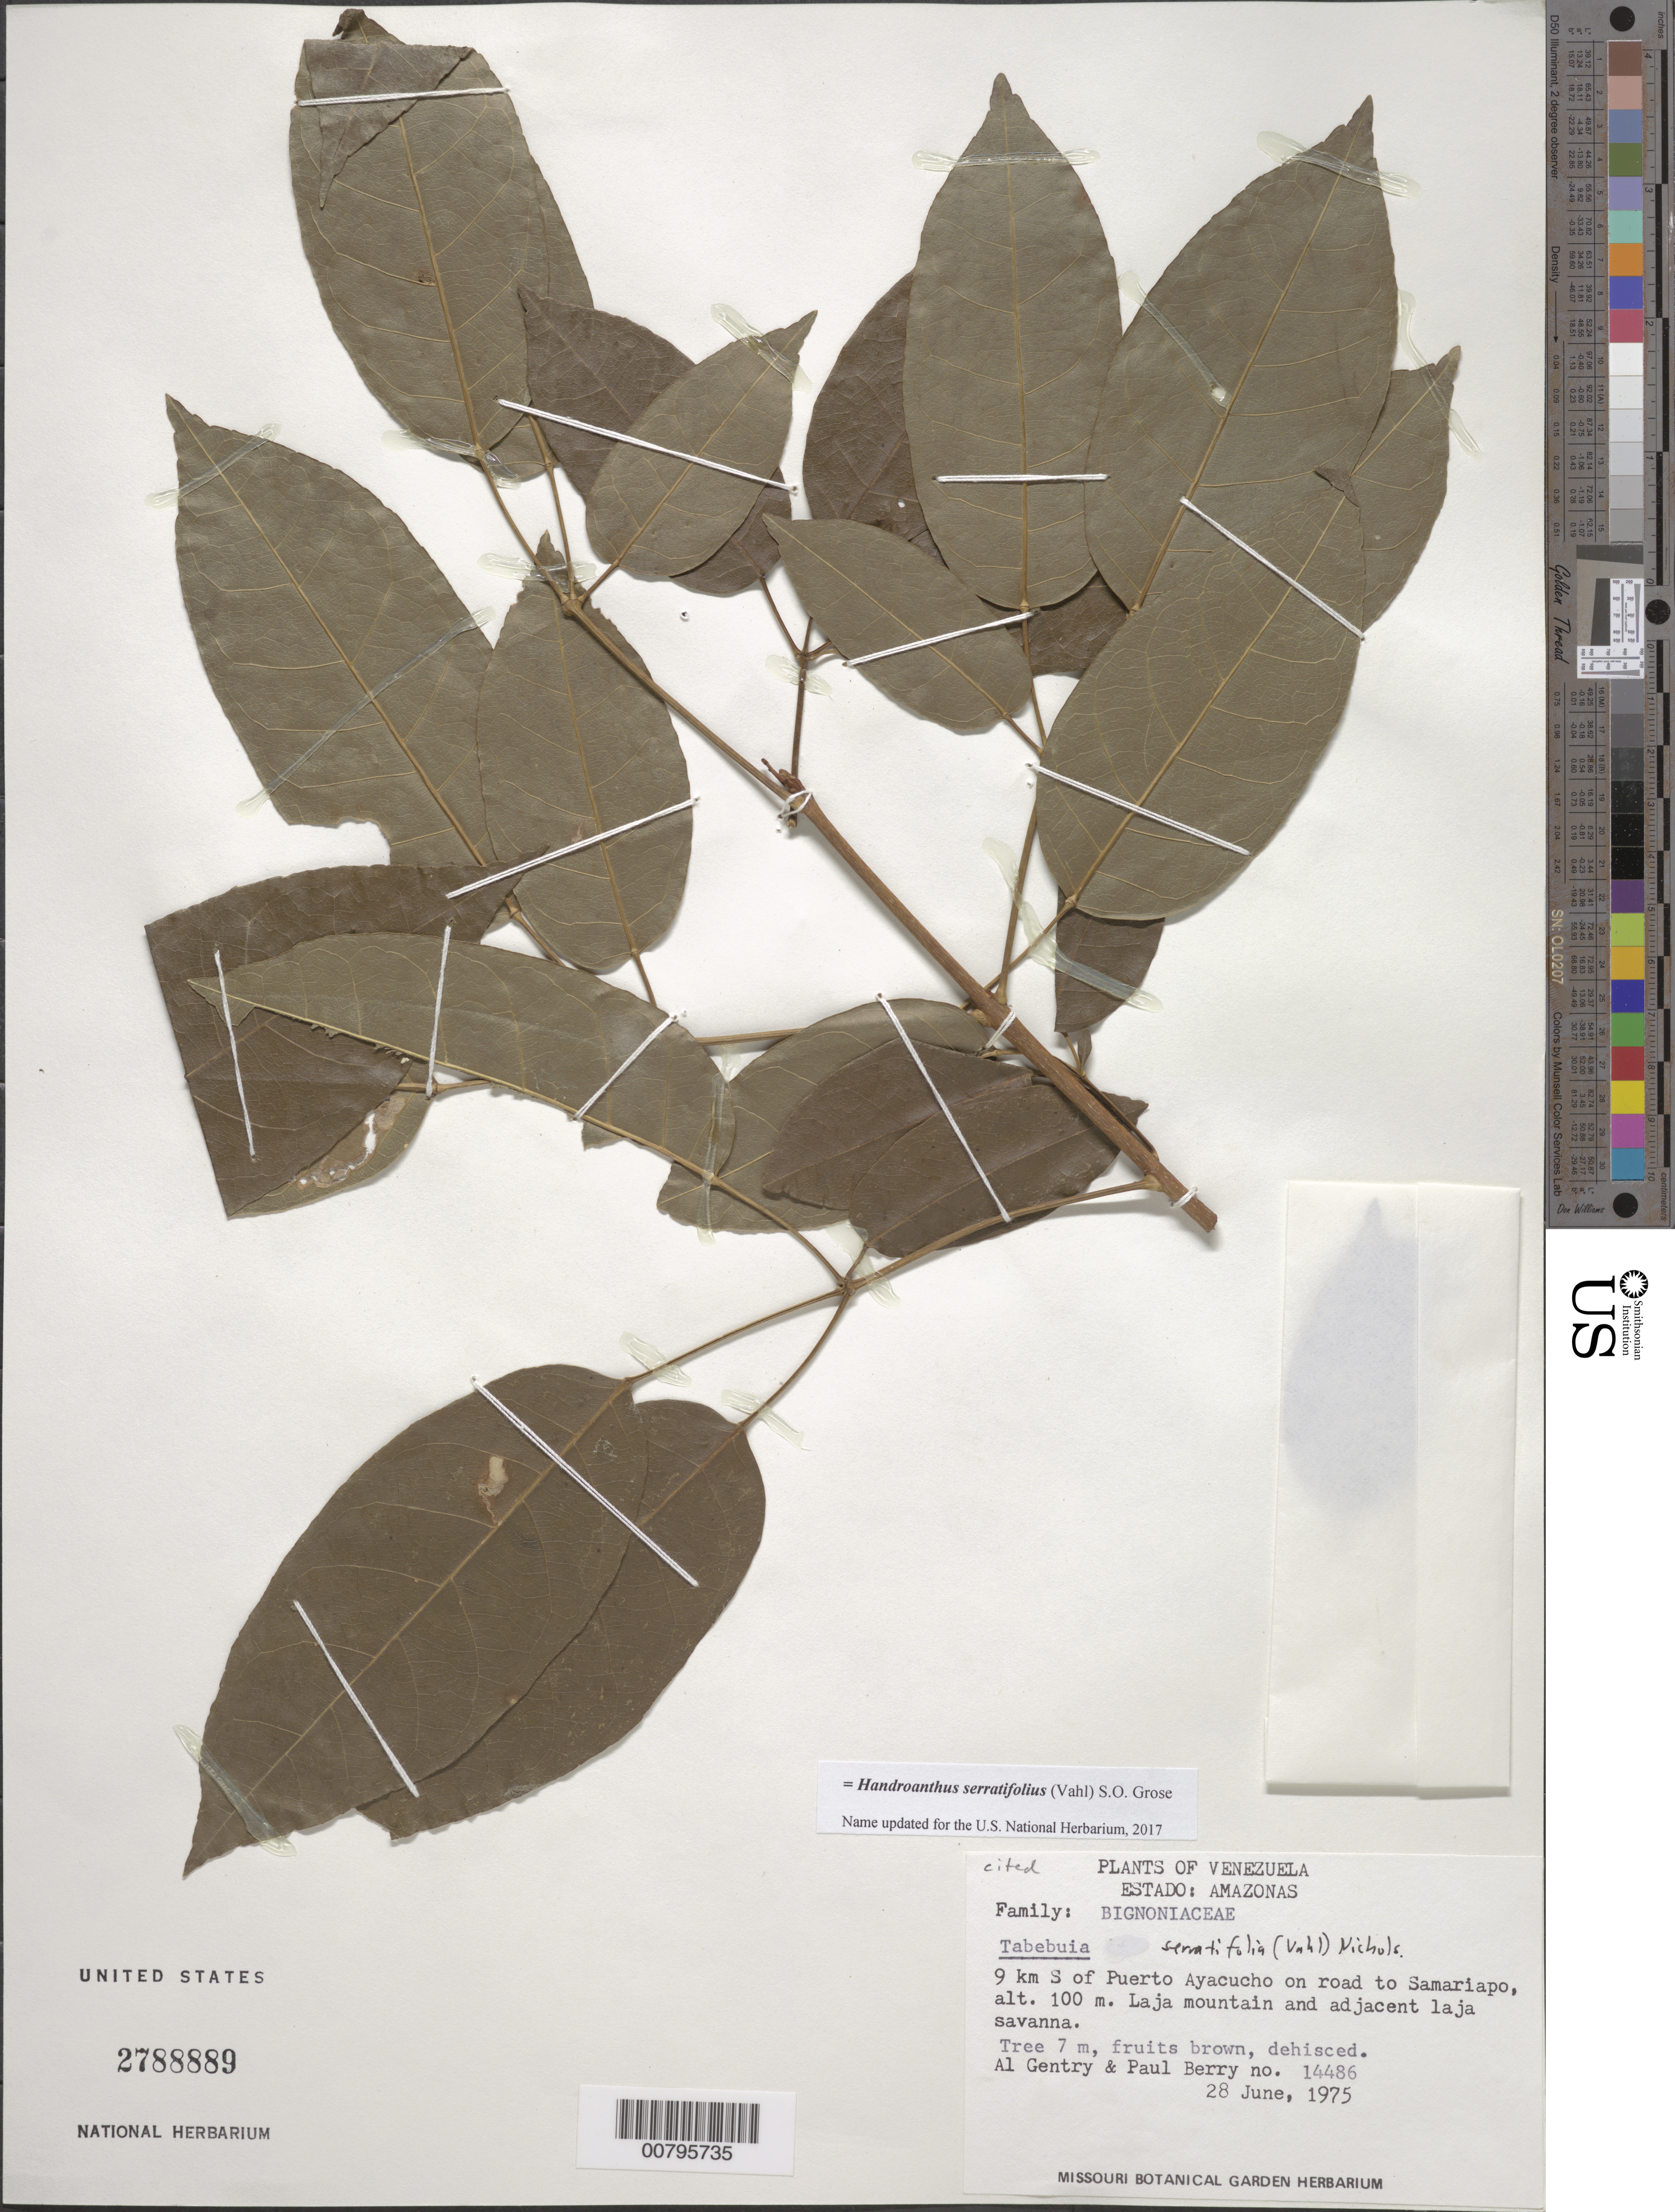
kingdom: Plantae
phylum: Tracheophyta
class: Magnoliopsida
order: Lamiales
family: Bignoniaceae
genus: Handroanthus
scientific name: Handroanthus serratifolius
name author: (Vahl) S.O. Grose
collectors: A. H. Gentry & P. Berry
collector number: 14486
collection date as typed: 28-Jun-75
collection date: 1975-06-28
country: Venezuela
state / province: Amazonas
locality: Puerto Ayacucho, 9 km S of on road to Samariapo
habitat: Laja mountain and adjacent laja savanna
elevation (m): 100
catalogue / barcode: US 2788889